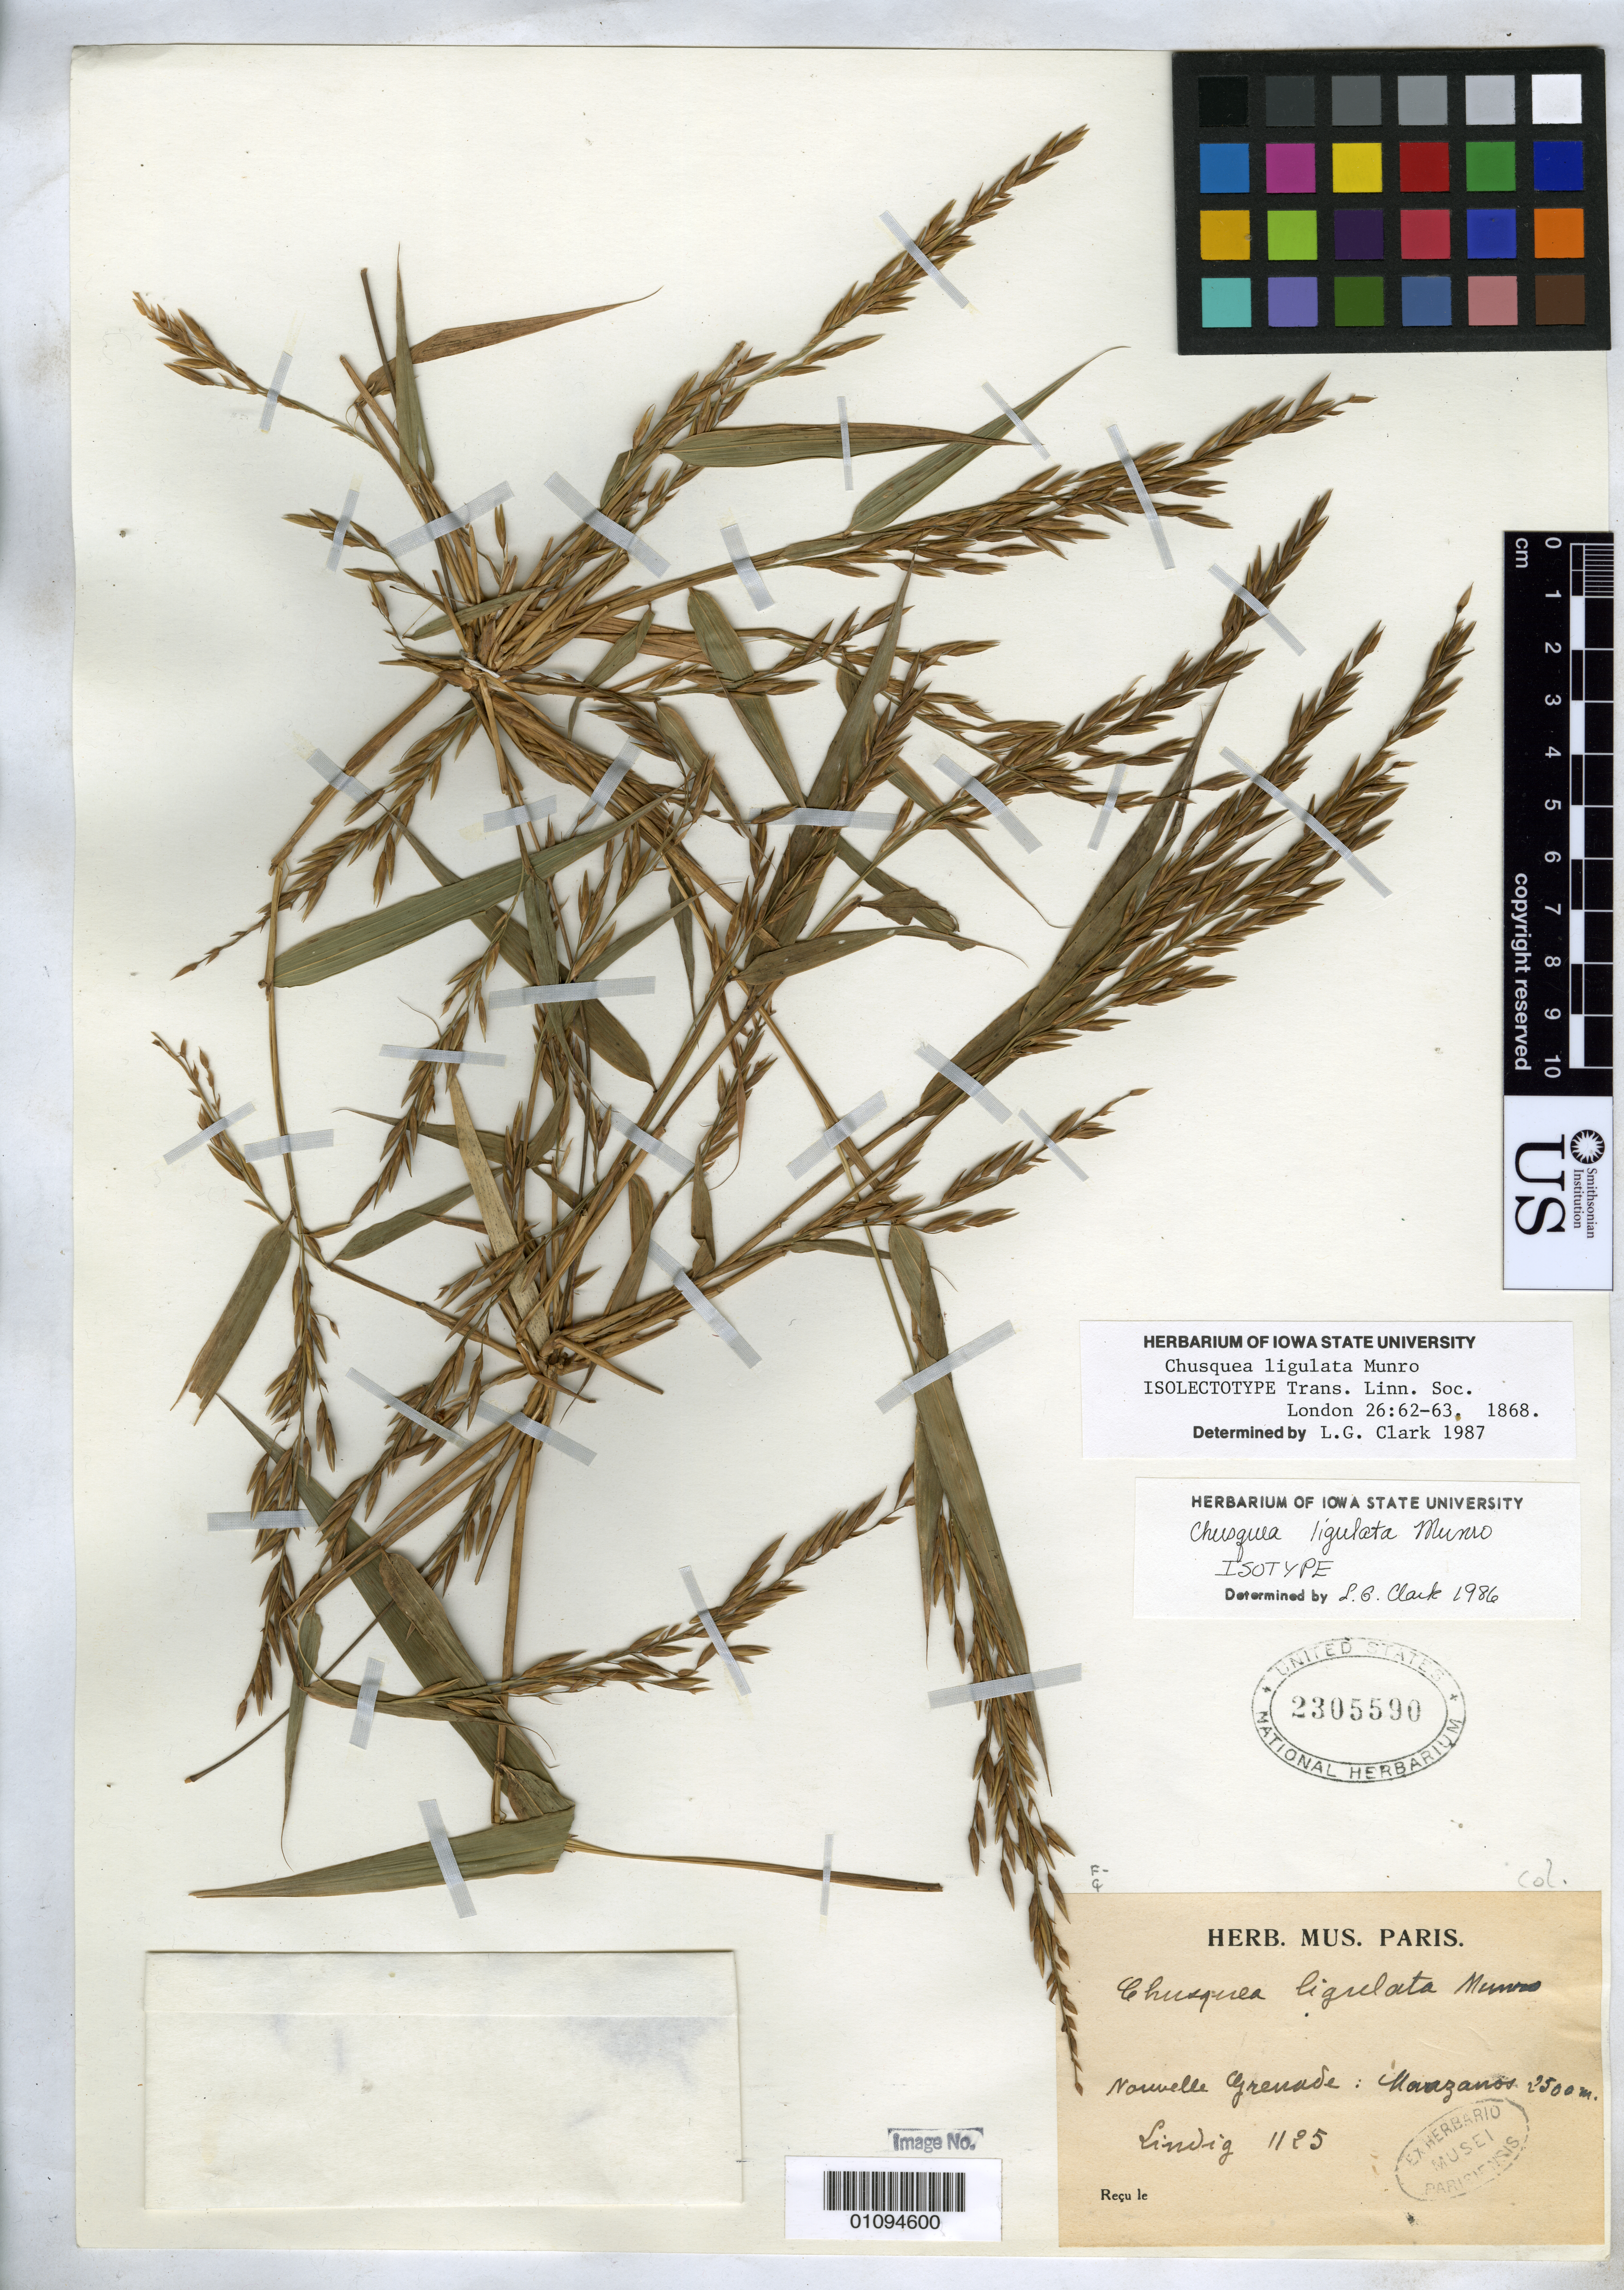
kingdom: Plantae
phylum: Tracheophyta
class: Liliopsida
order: Poales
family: Poaceae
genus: Chusquea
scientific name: Chusquea ligulata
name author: Munro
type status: Isolectotype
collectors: -. Lindig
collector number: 1125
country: Colombia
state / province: Bogota D.C.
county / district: Bogotá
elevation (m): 2500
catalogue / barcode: US 2305590